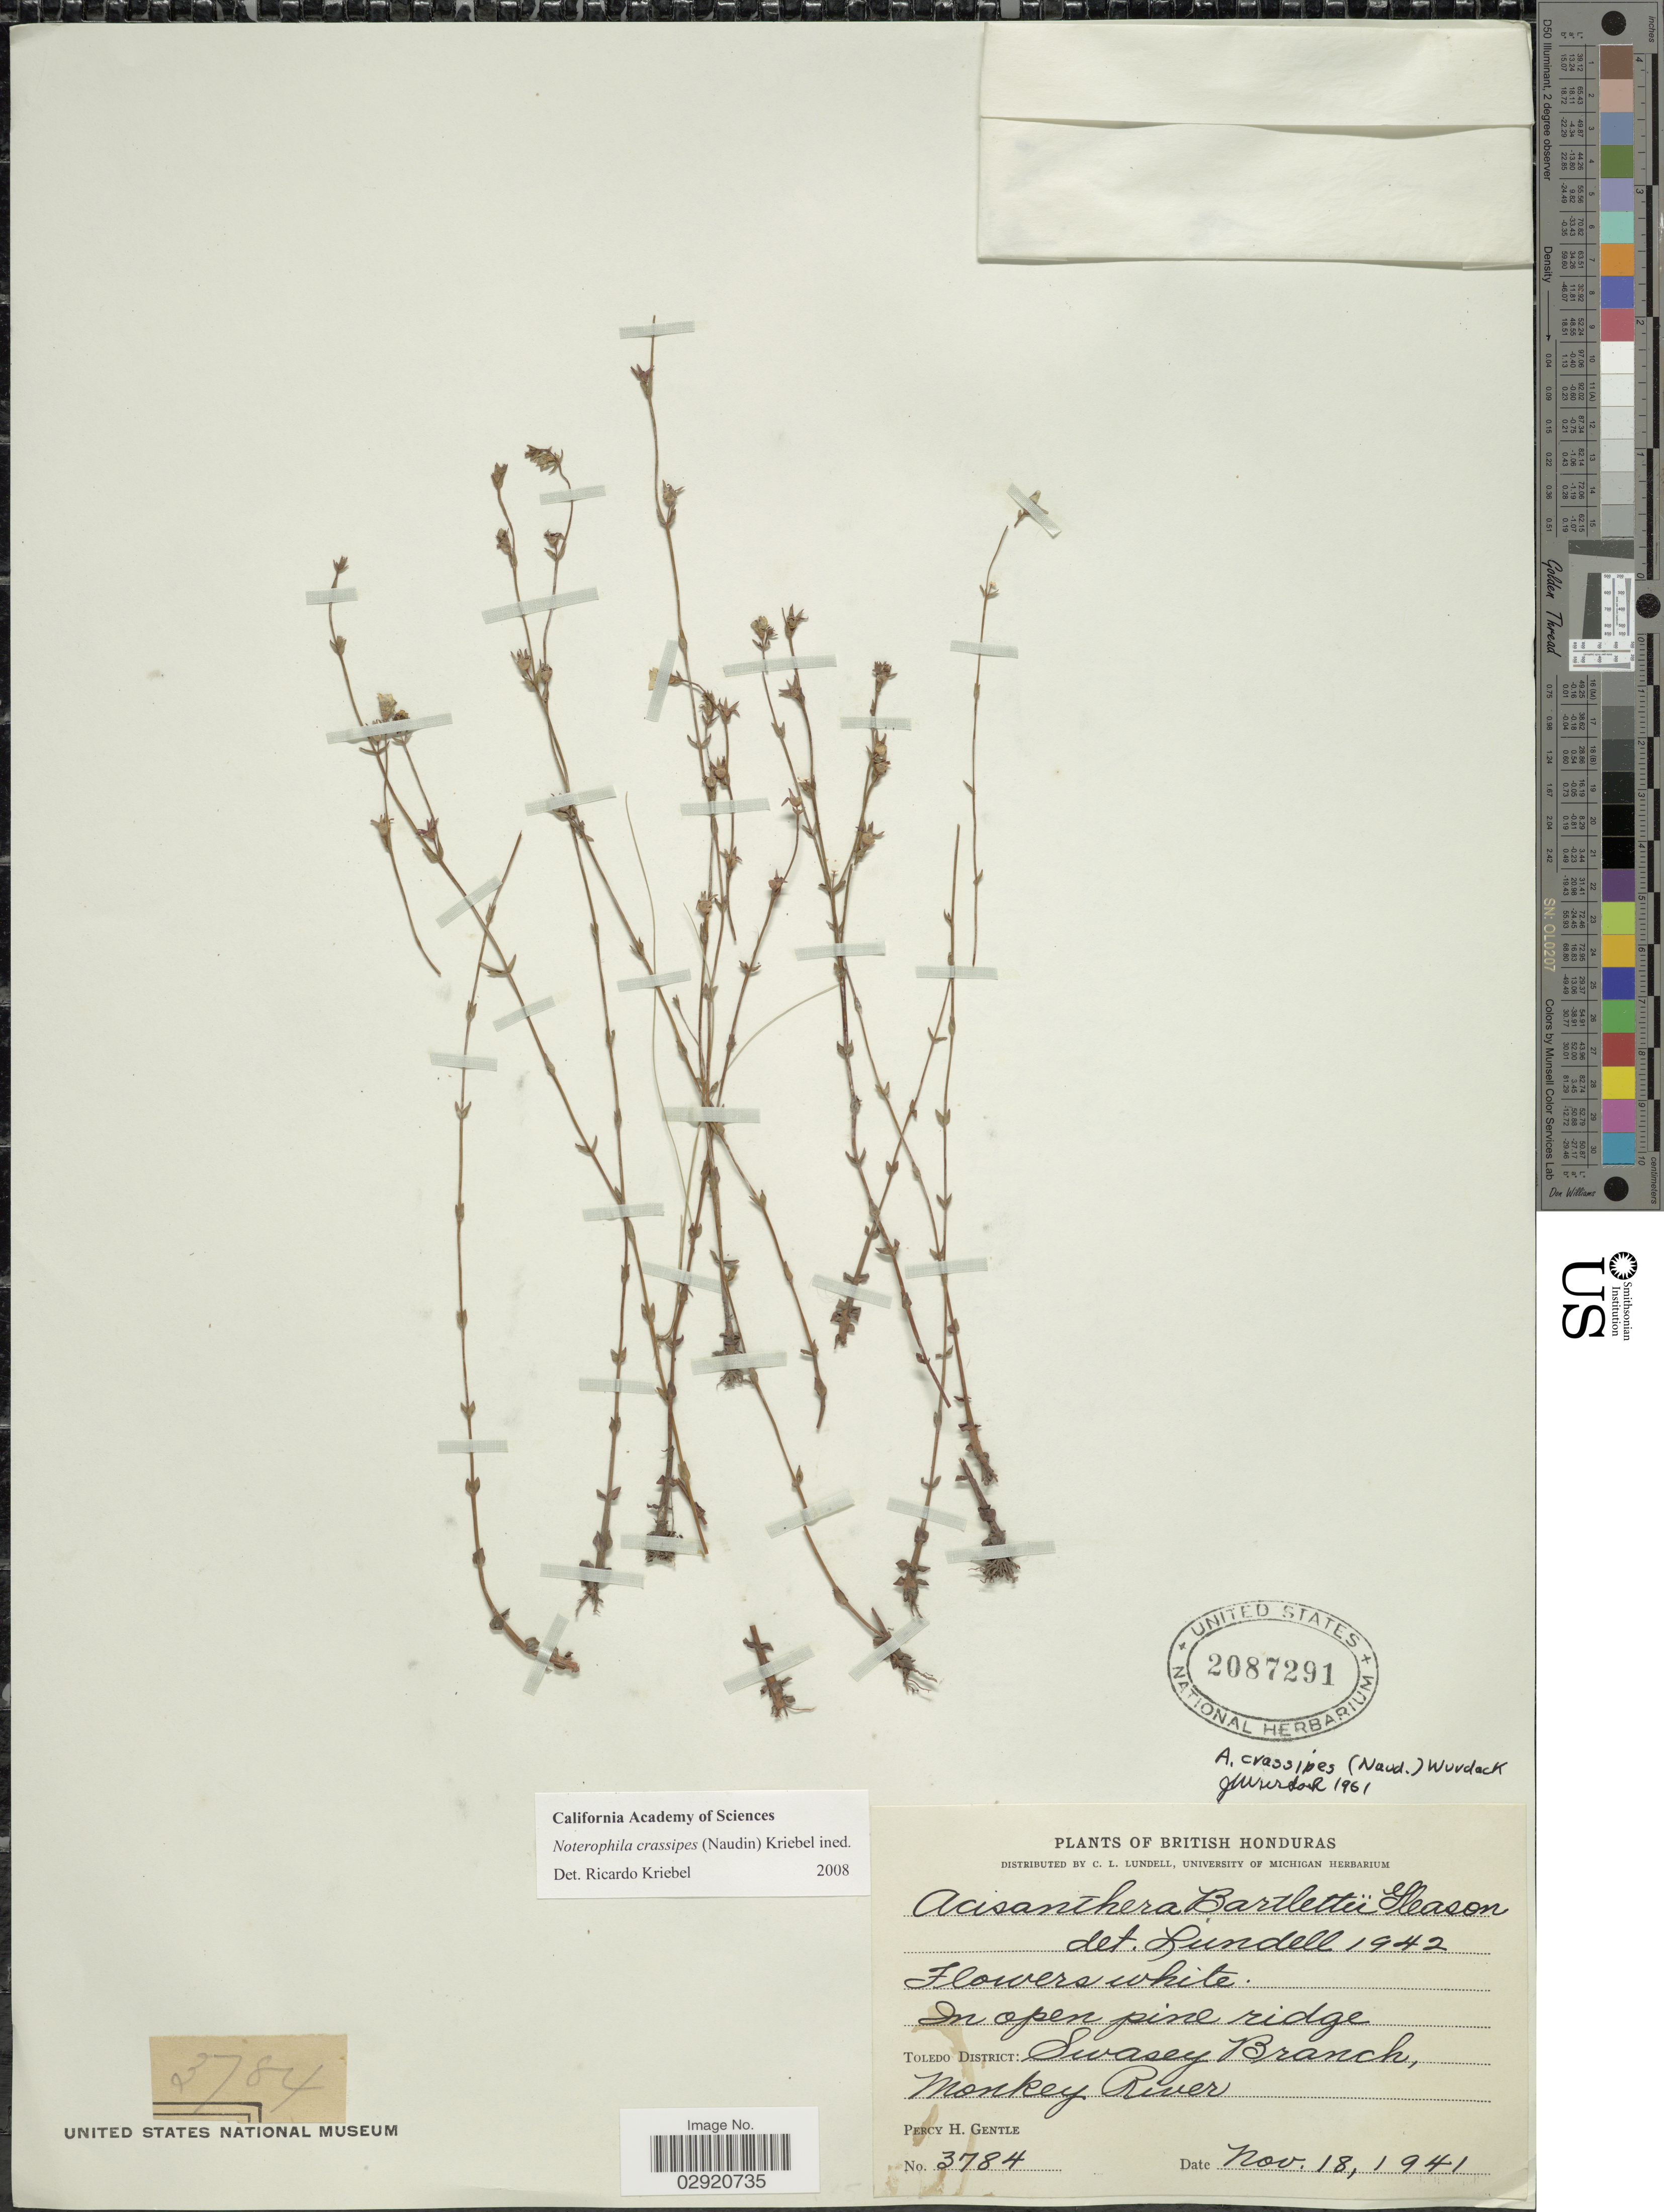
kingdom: Plantae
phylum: Tracheophyta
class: Magnoliopsida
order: Myrtales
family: Melastomataceae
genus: Noterophila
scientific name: Noterophila crassipes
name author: (Naudin) Kriebel & M.J. Rocha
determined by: Nunes da Silva, Diego, (RB), Jardim Botanico do Rio de Janeiro - Herbario (BRAZIL)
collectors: P. H. Gentle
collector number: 3784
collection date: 1941-11-18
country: Belize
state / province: Toledo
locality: British Honduras. Toledo District: Swasey Branch, Monkey River.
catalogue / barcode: US 2087291